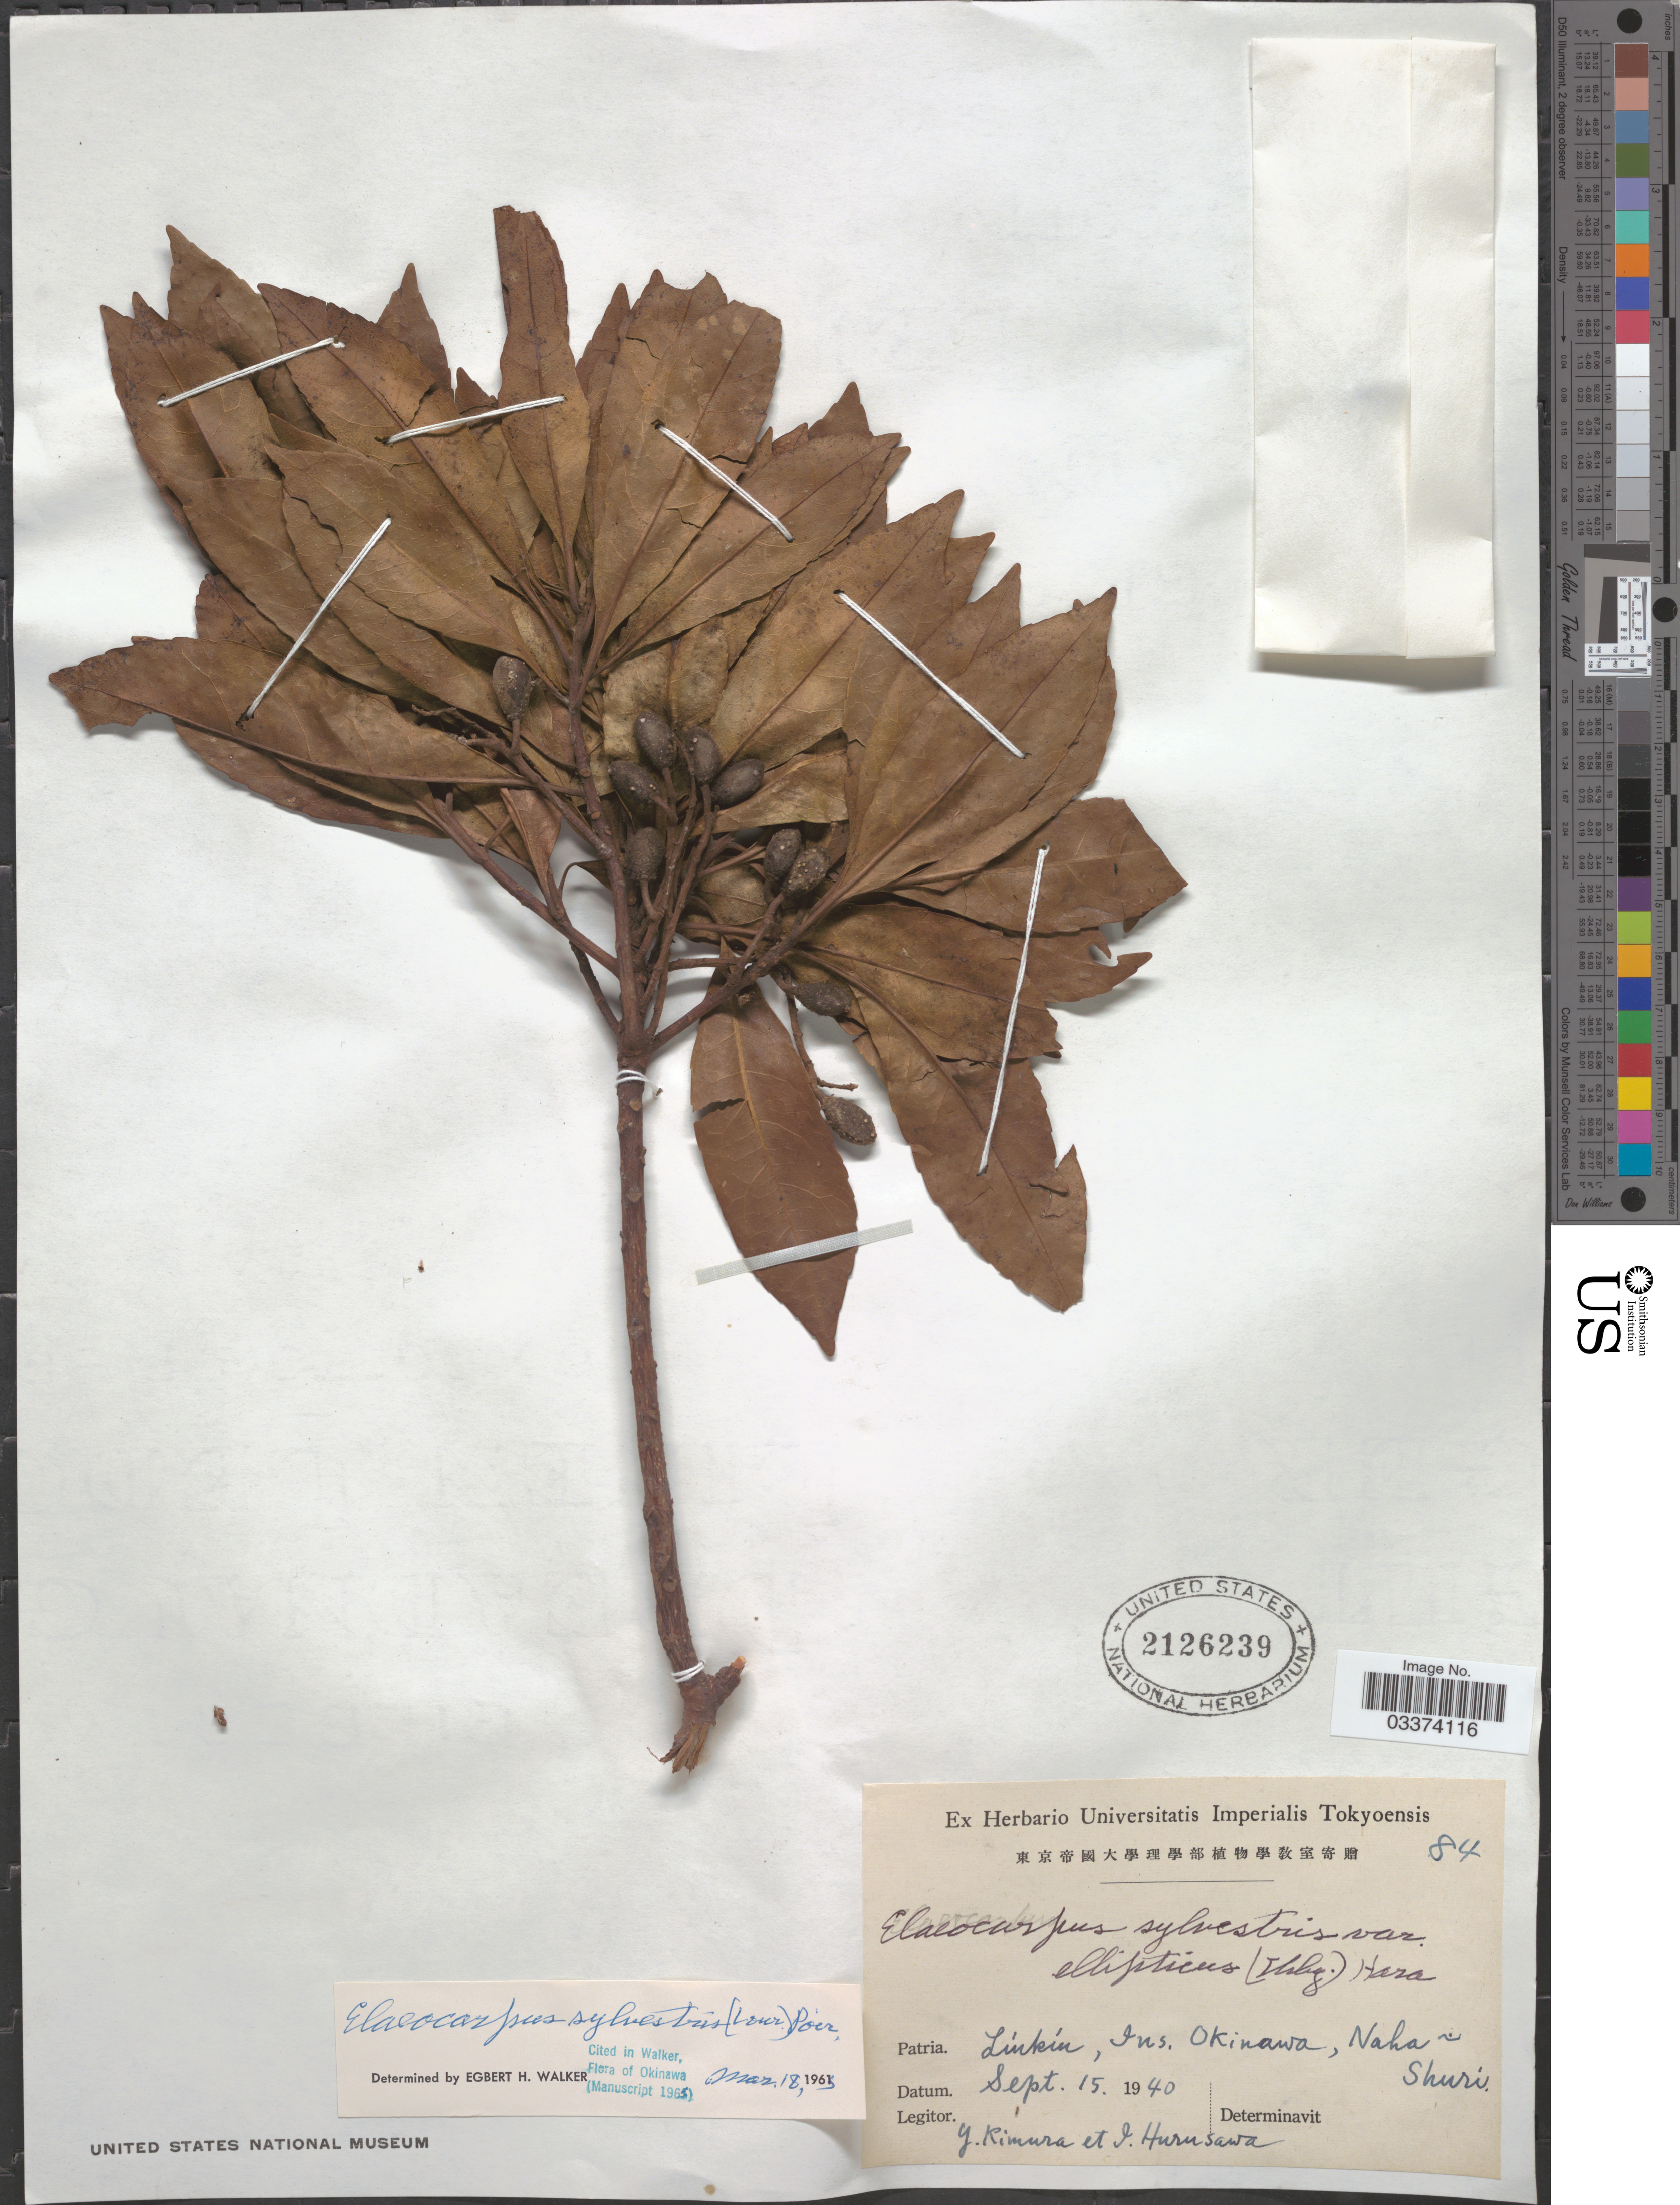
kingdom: Plantae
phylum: Tracheophyta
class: Magnoliopsida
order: Oxalidales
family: Elaeocarpaceae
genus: Elaeocarpus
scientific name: Elaeocarpus sylvestris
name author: (Lour.) Poir.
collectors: Y. Kimura & I. Hurusawa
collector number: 84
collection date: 1940-09-15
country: Japan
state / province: Okinawa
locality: Patria. Liukiu, Ins. Okinawa, Naha ~ Shuri.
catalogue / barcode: US 2126239